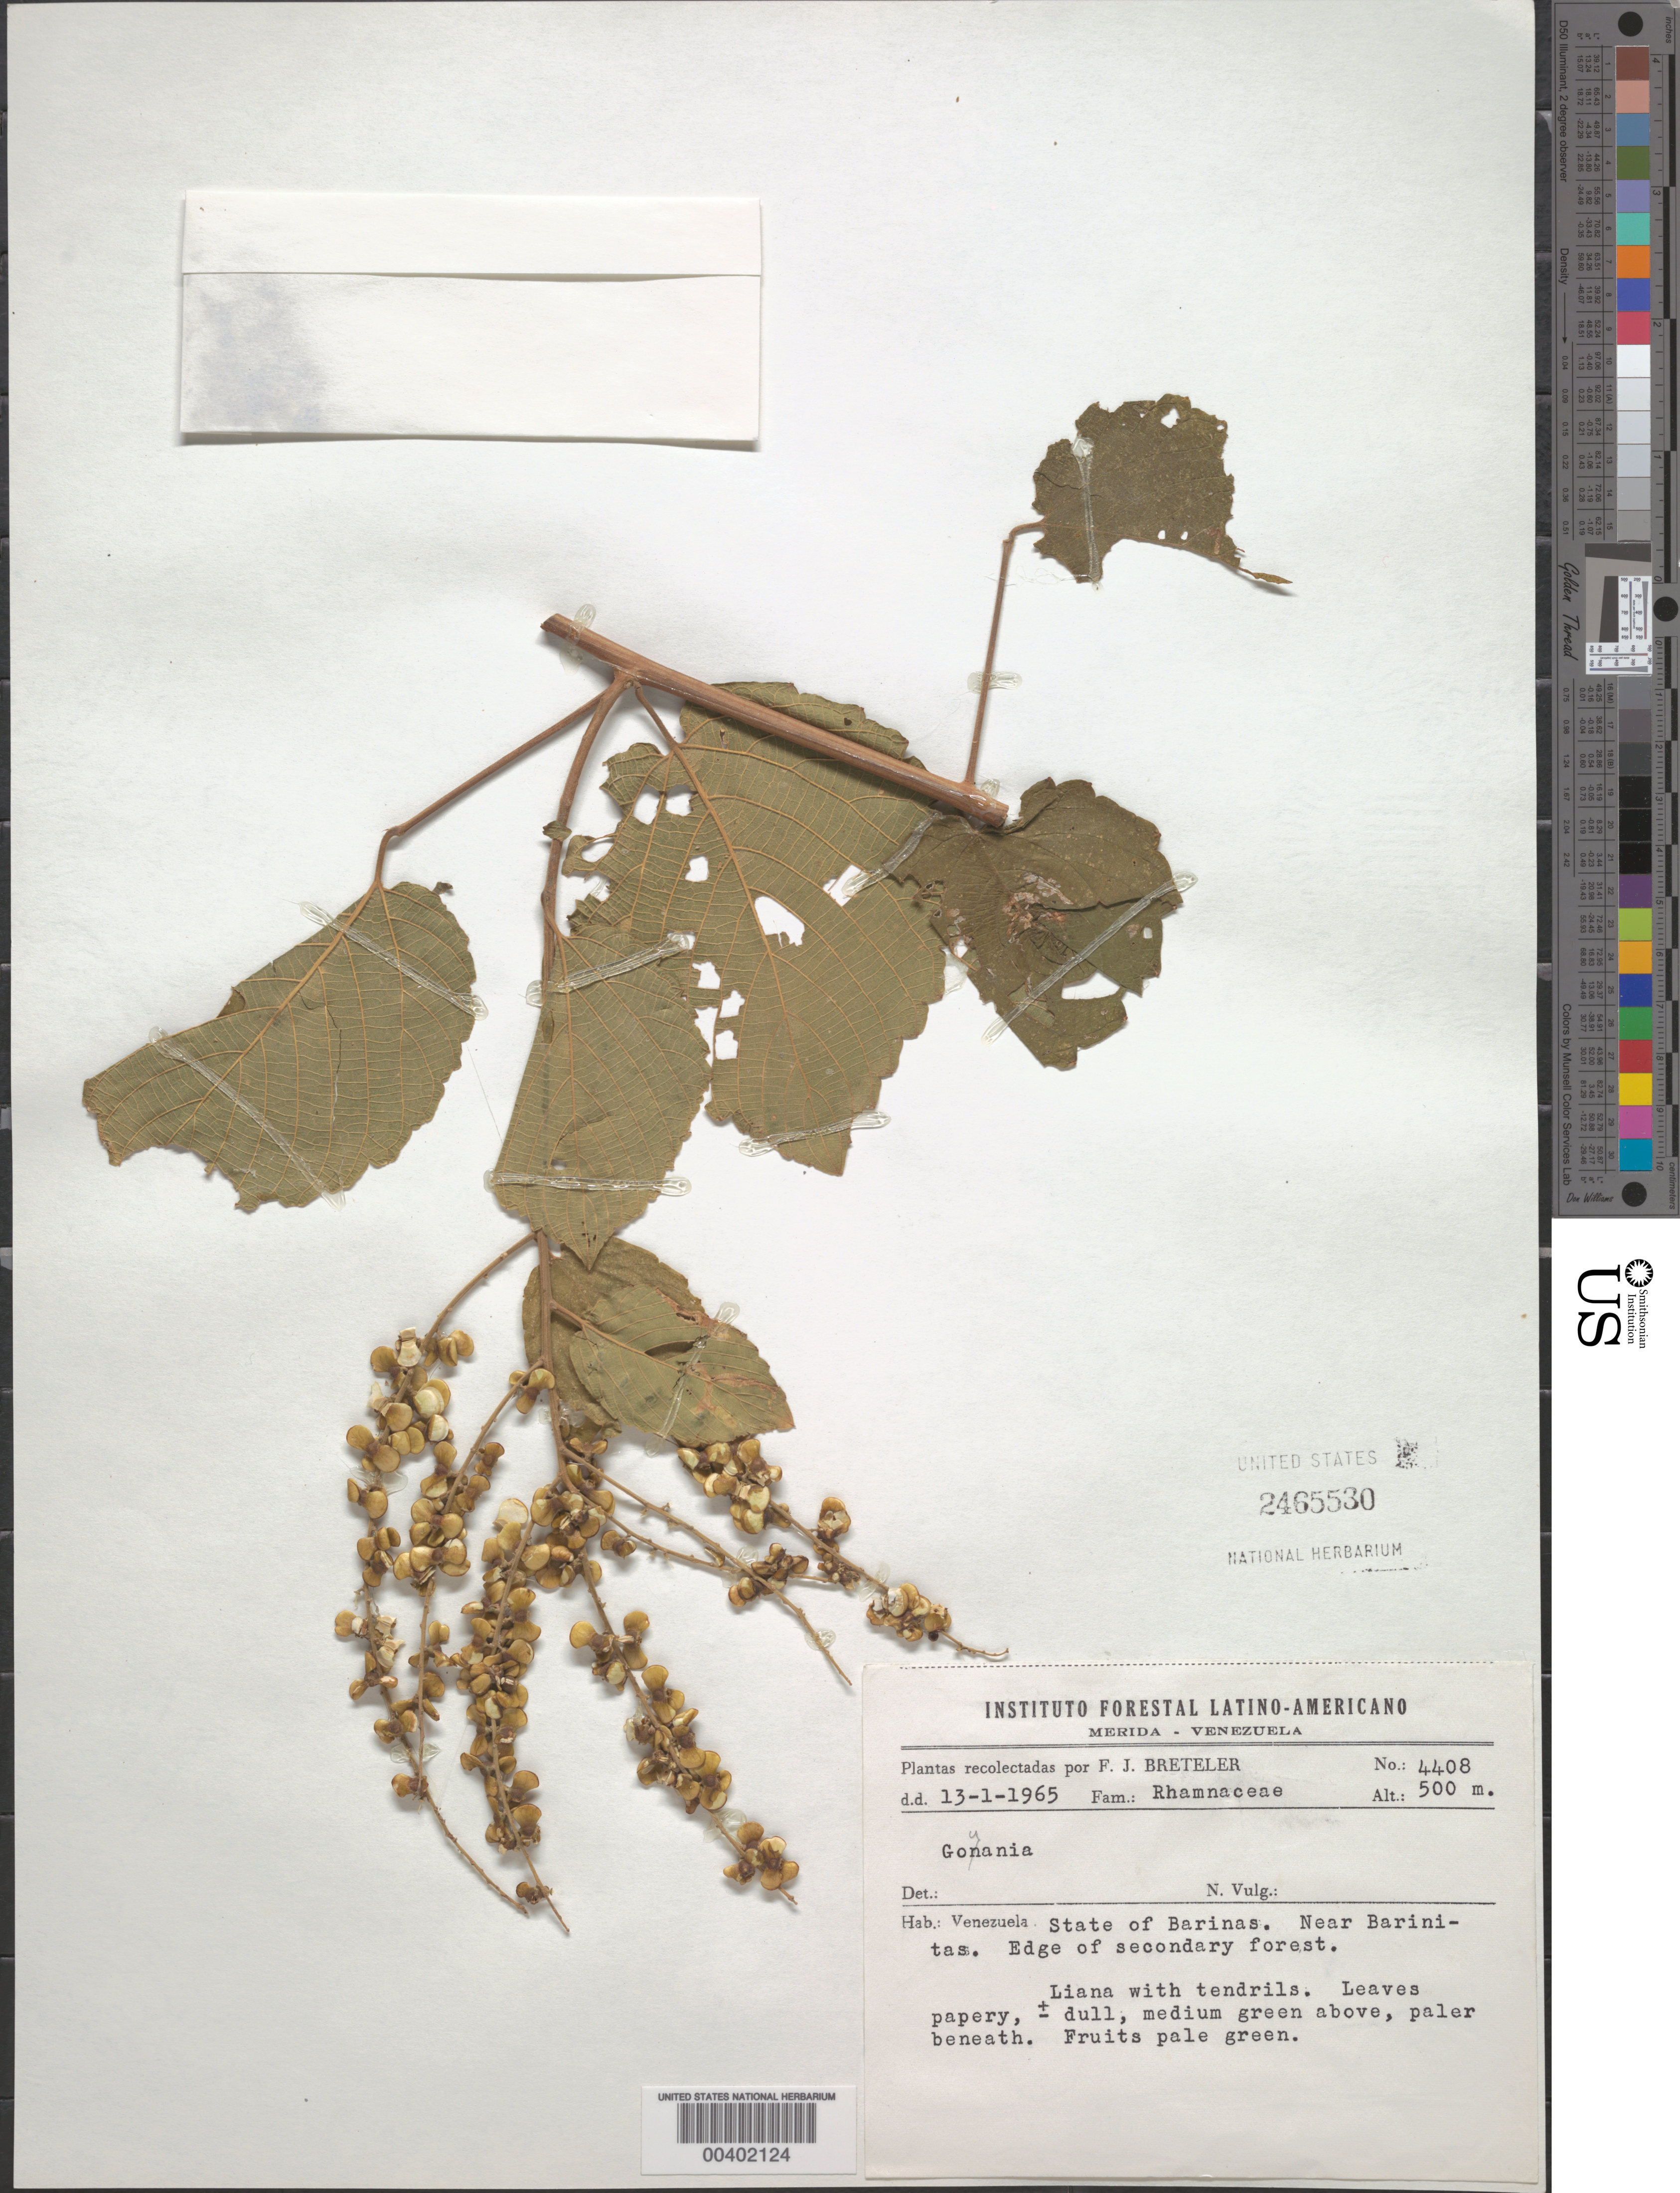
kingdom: Plantae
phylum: Tracheophyta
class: Magnoliopsida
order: Rosales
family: Rhamnaceae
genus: Gouania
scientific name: Gouania polygama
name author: (Jacq.) Urb.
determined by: Figueira, Mauricio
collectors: F. J. Breteler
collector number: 4408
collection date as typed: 13 Jan 1965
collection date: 1965-01-13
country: Venezuela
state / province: Barinas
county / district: Bolívar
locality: Barinitas Barinitas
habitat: Edge of secondary forest.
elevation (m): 500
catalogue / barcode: US 2465530